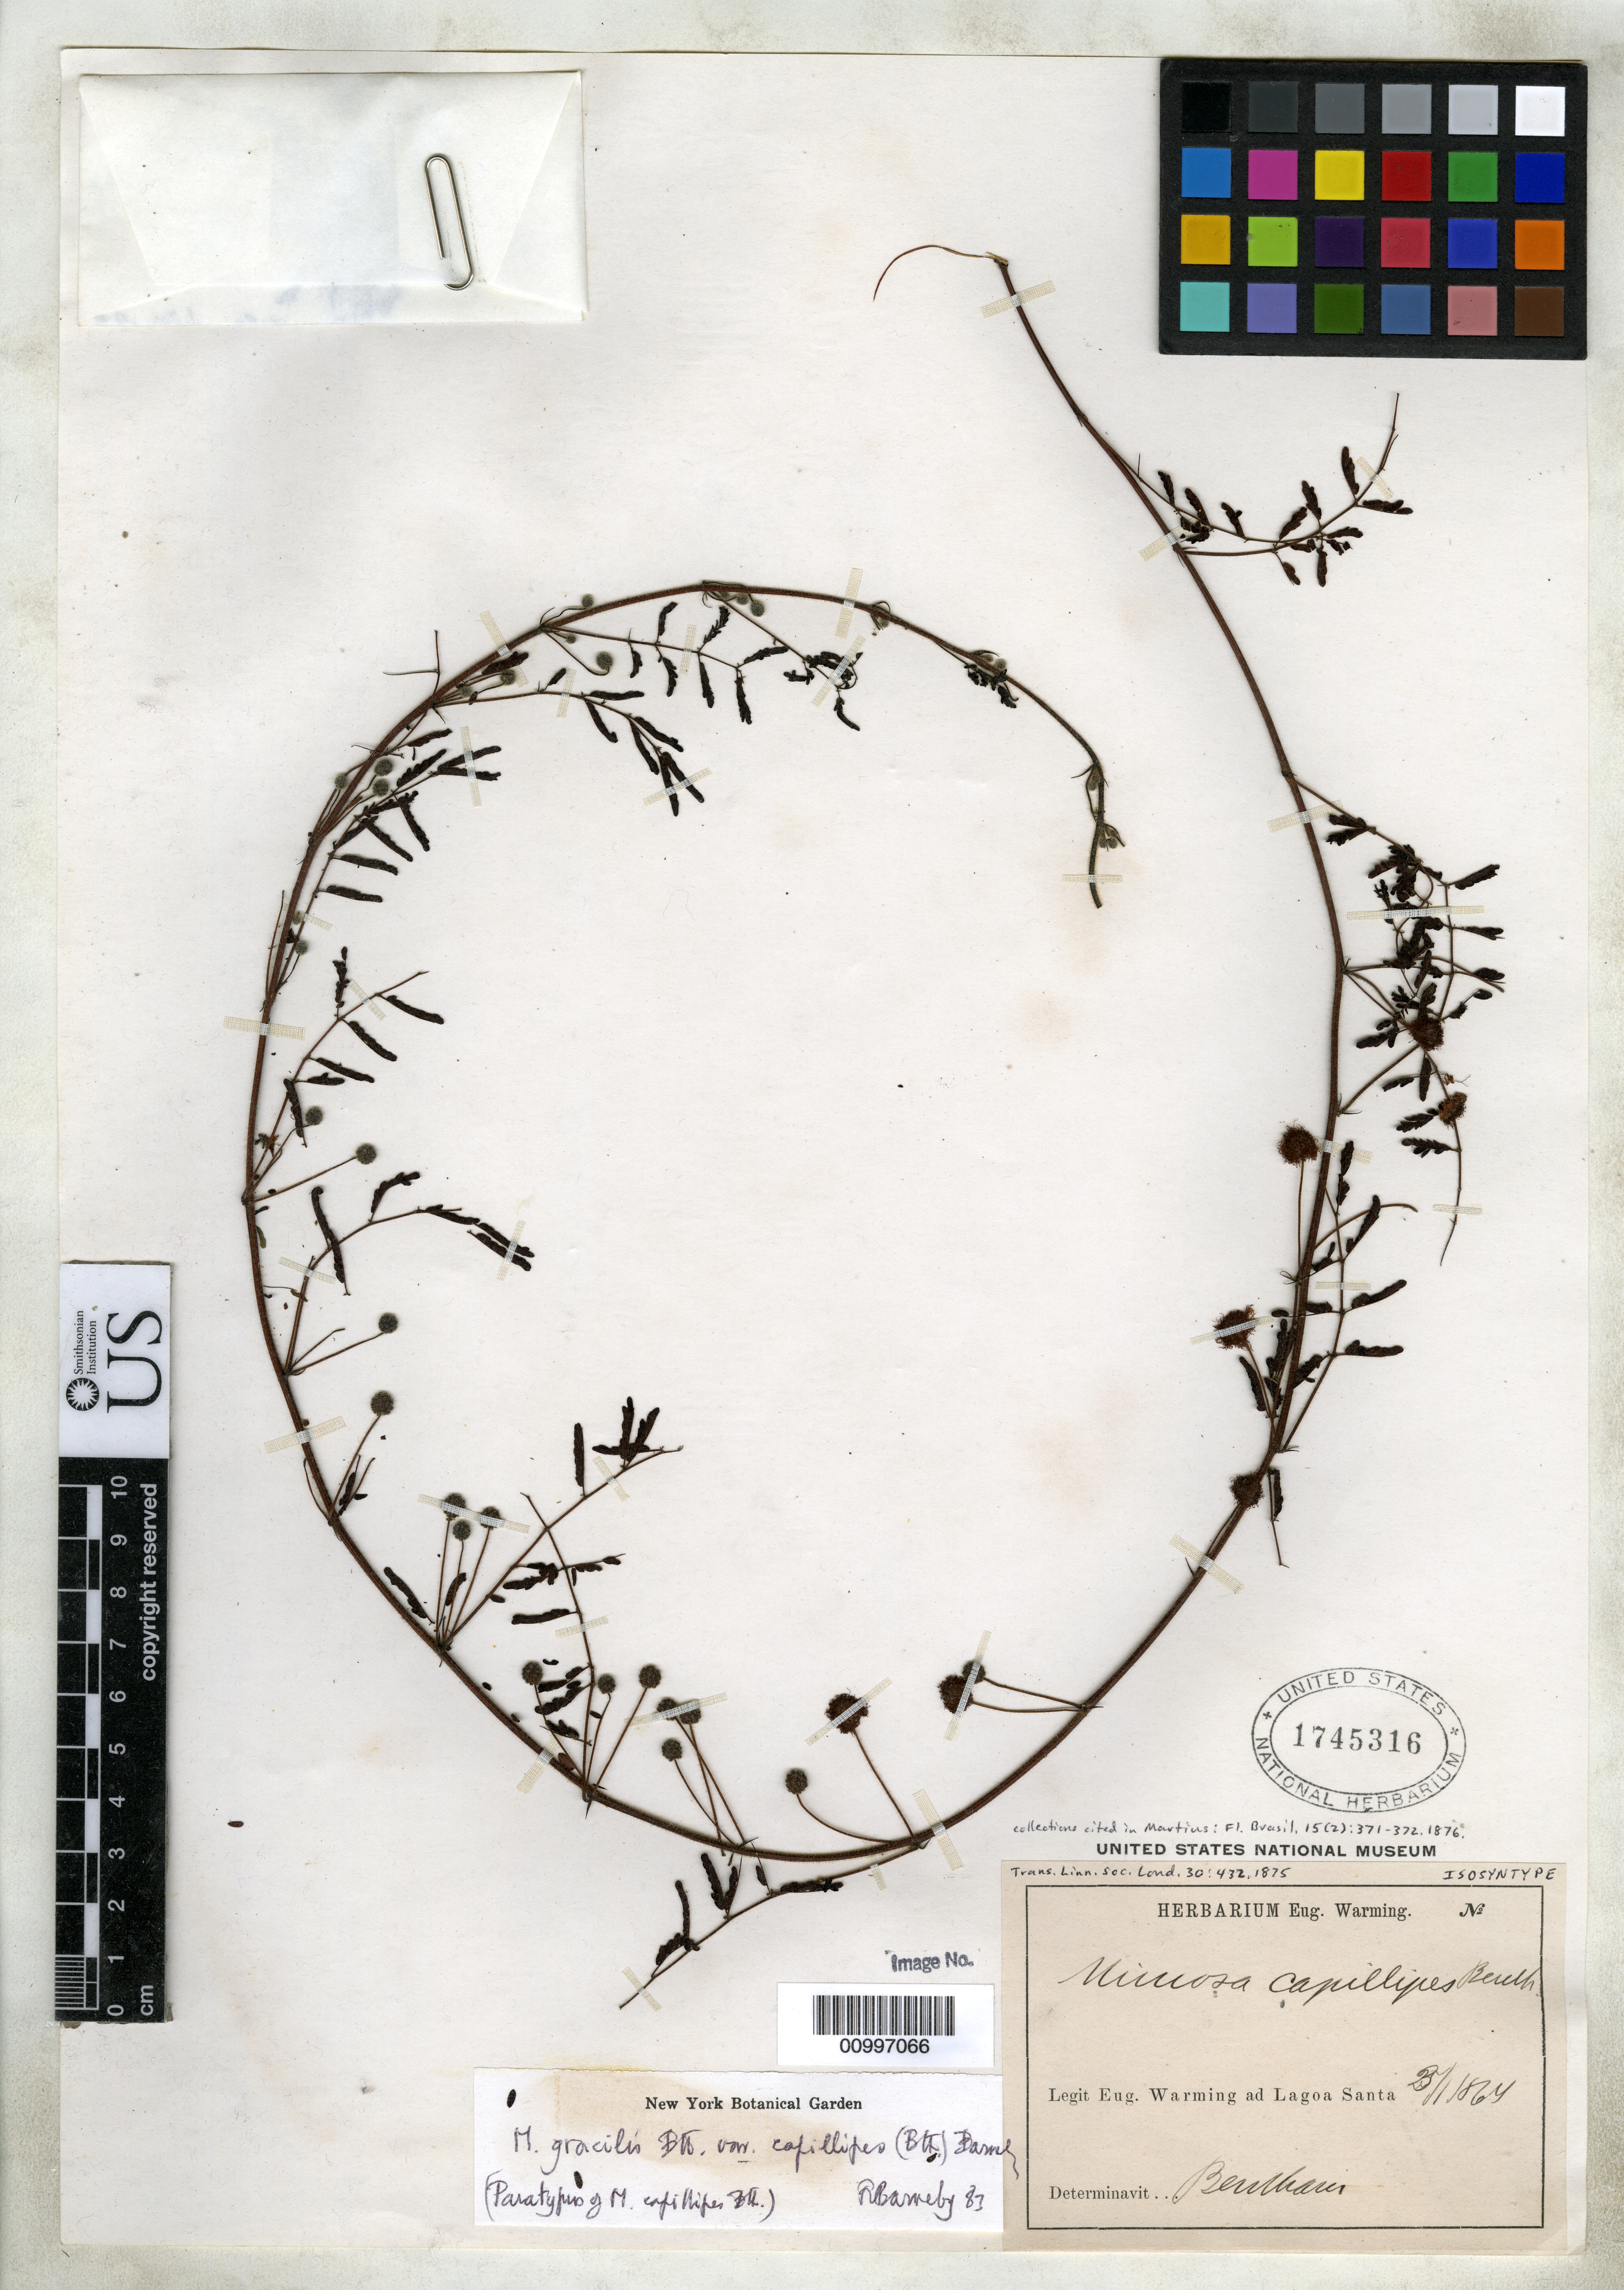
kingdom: Plantae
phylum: Tracheophyta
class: Magnoliopsida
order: Fabales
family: Fabaceae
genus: Mimosa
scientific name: Mimosa capillipes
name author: Benth.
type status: Isosyntype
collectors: E. Warming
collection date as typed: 1864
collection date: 1864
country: Brazil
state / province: Minas Gerais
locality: Lagoa Santa.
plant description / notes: Lectotype collection is Regnell III/509 as designated by R.C. Barneby, Mem. NYBG 65: 211 (1991).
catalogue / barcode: US 1745316